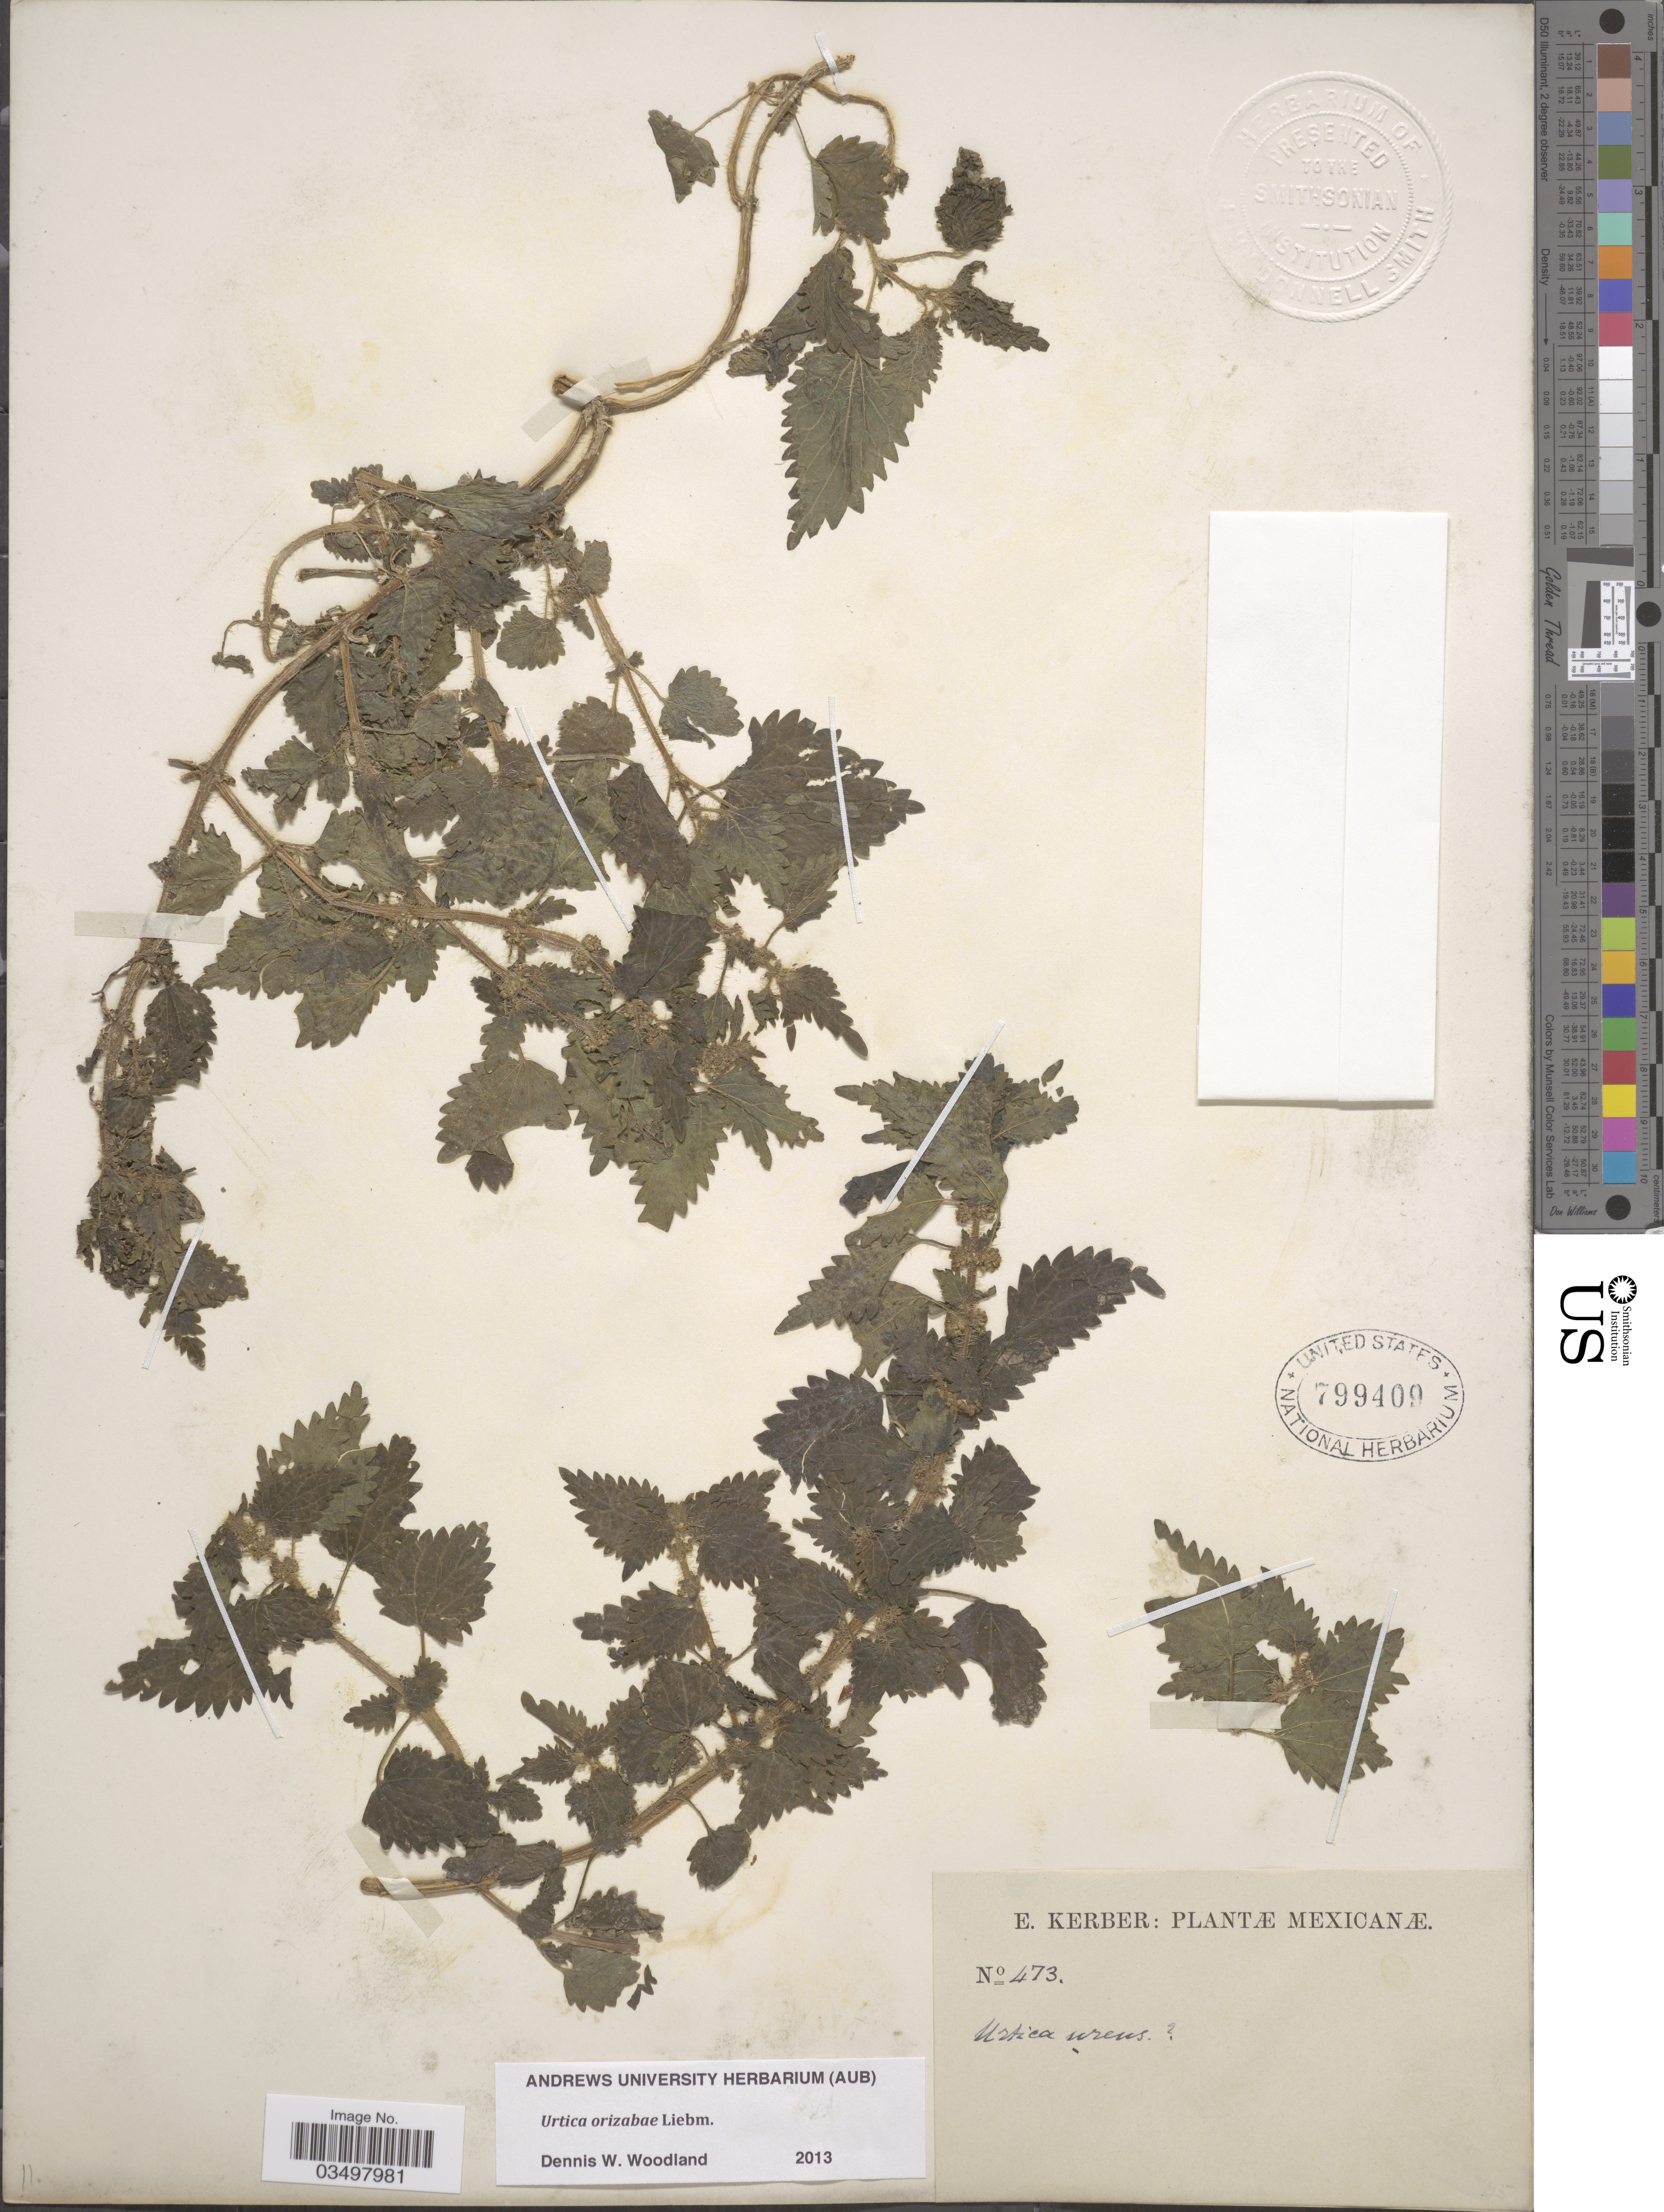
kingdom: Plantae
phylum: Tracheophyta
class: Magnoliopsida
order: Rosales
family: Urticaceae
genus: Urtica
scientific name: Urtica orizabae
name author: Liebm.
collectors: E. Kerber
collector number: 473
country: Mexico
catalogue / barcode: US 799409